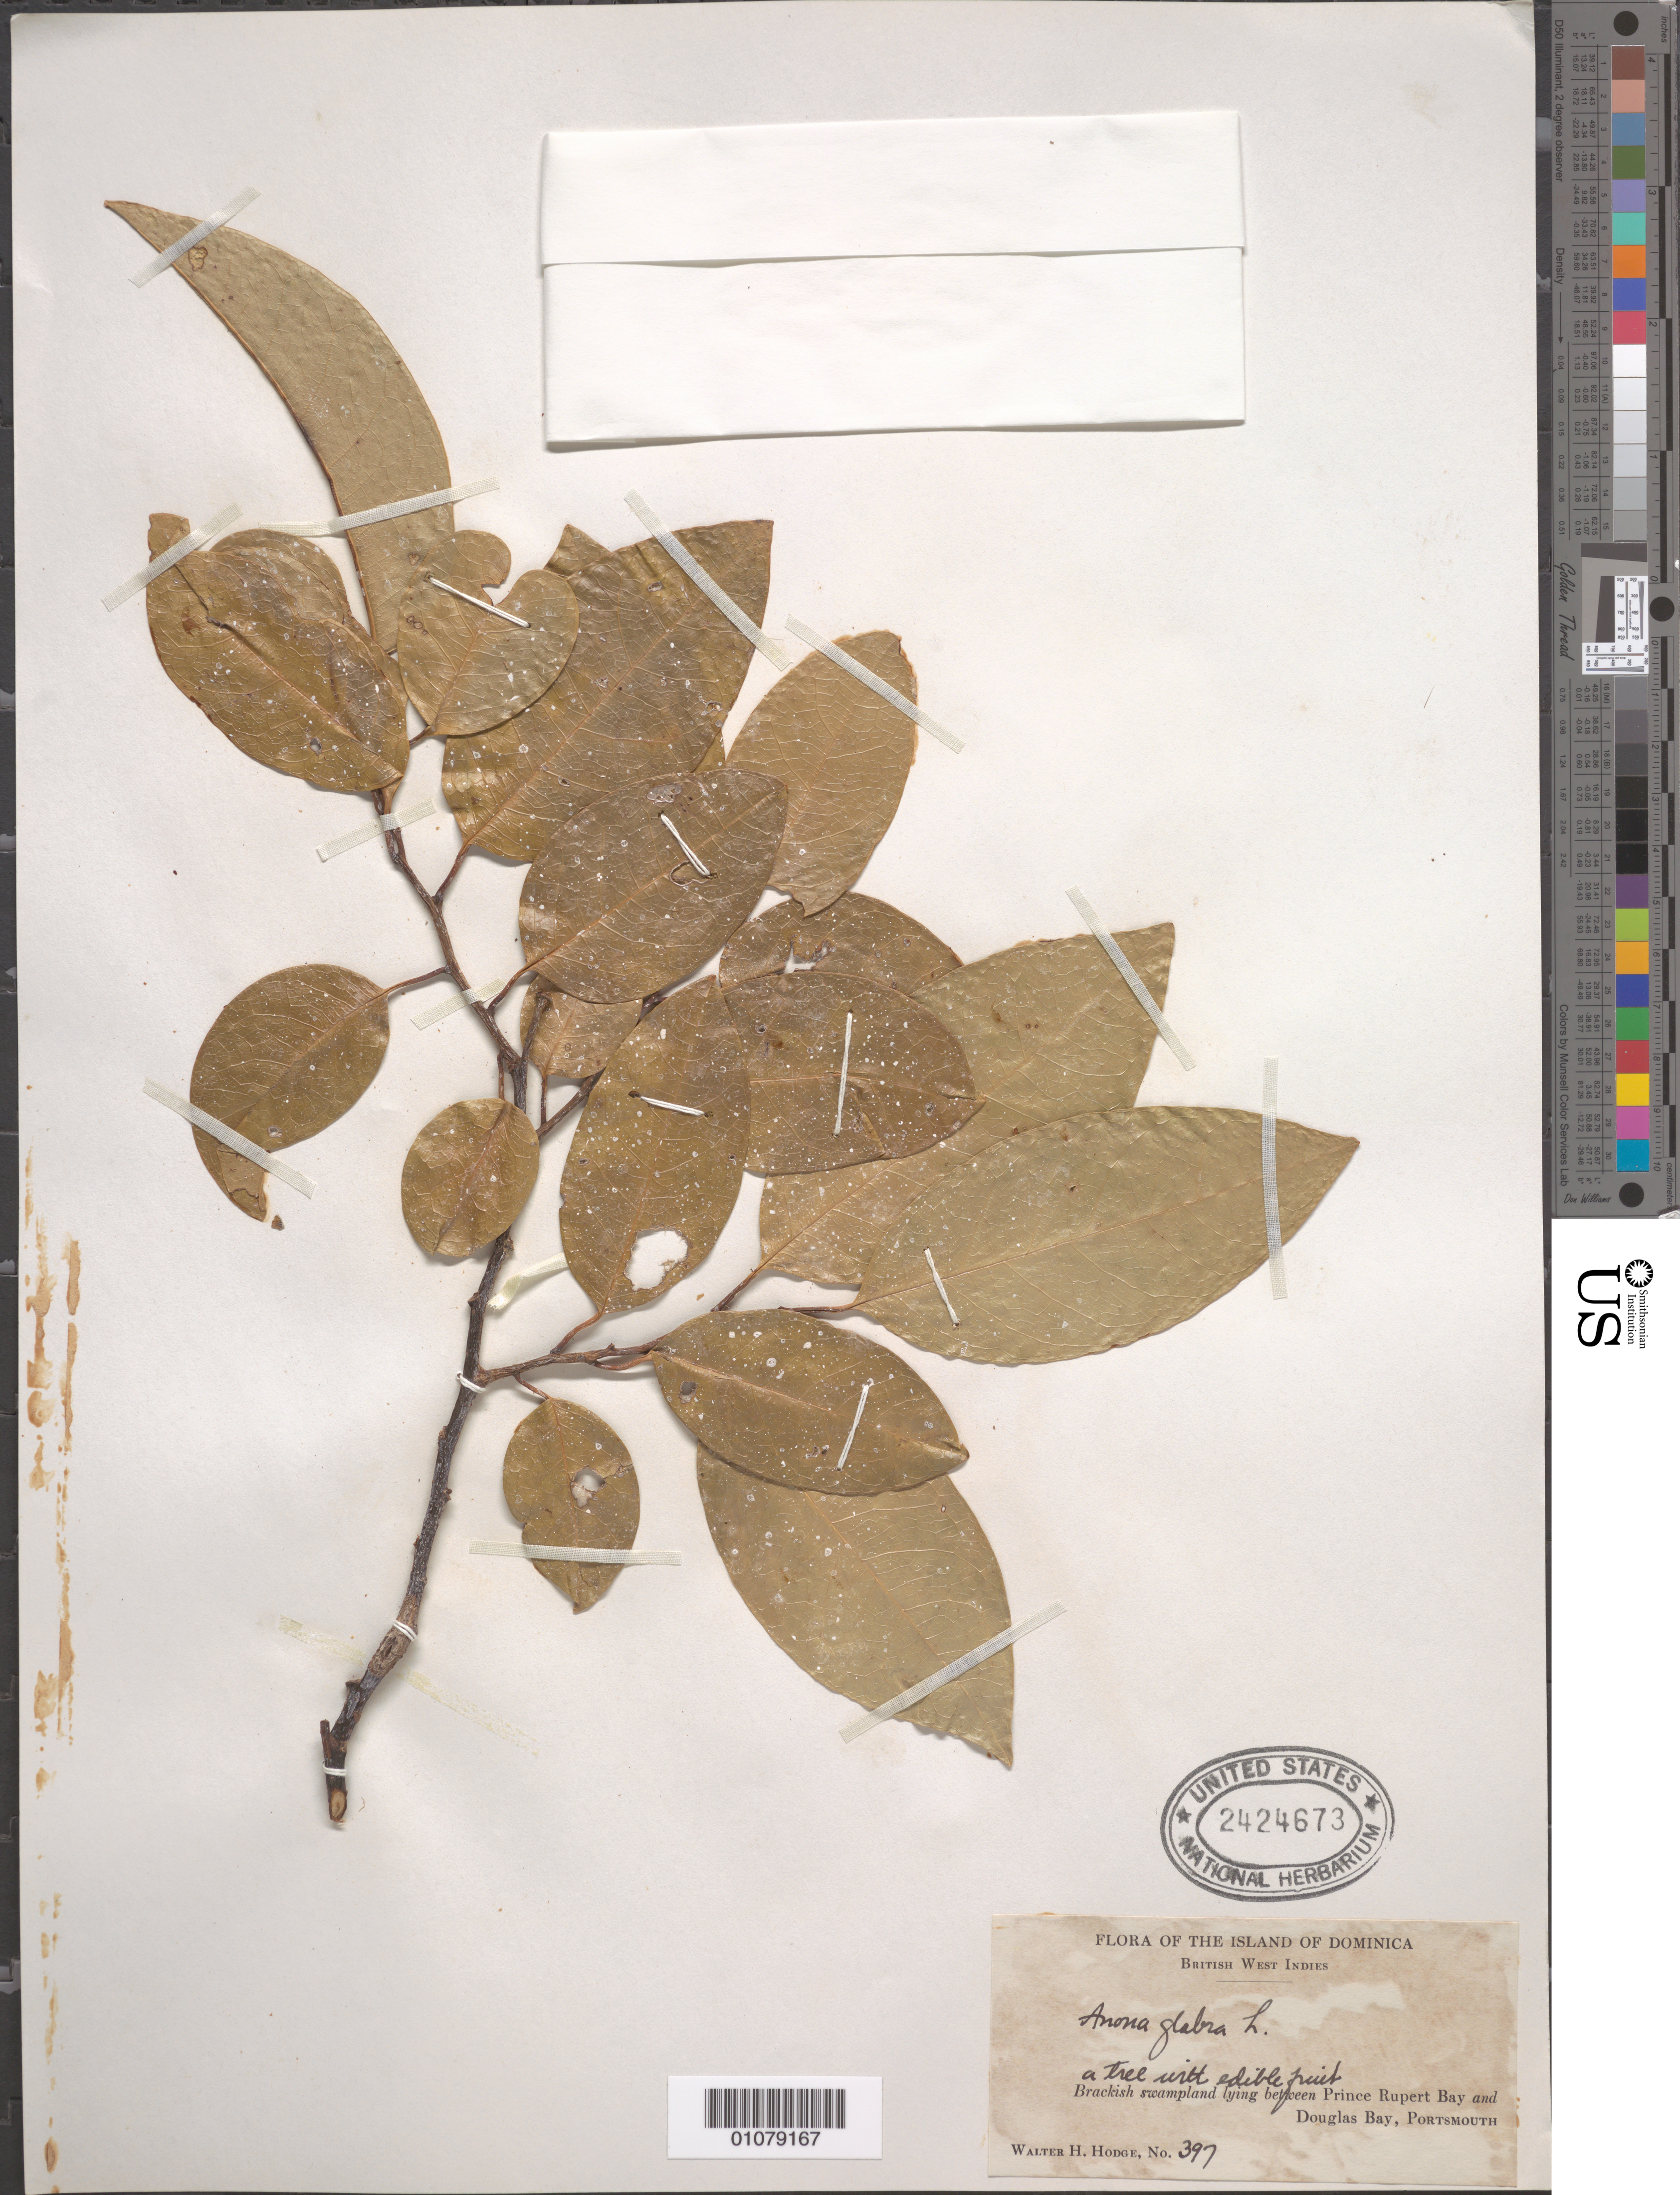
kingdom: Plantae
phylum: Tracheophyta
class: Magnoliopsida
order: Magnoliales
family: Annonaceae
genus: Annona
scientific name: Annona glabra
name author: L.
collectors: W. Hodge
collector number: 397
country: Dominica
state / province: St. John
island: Dominica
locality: Brackish swampland lying between Prince Rupert Bay and Douglas Bay, Portsmouth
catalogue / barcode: US 2424673